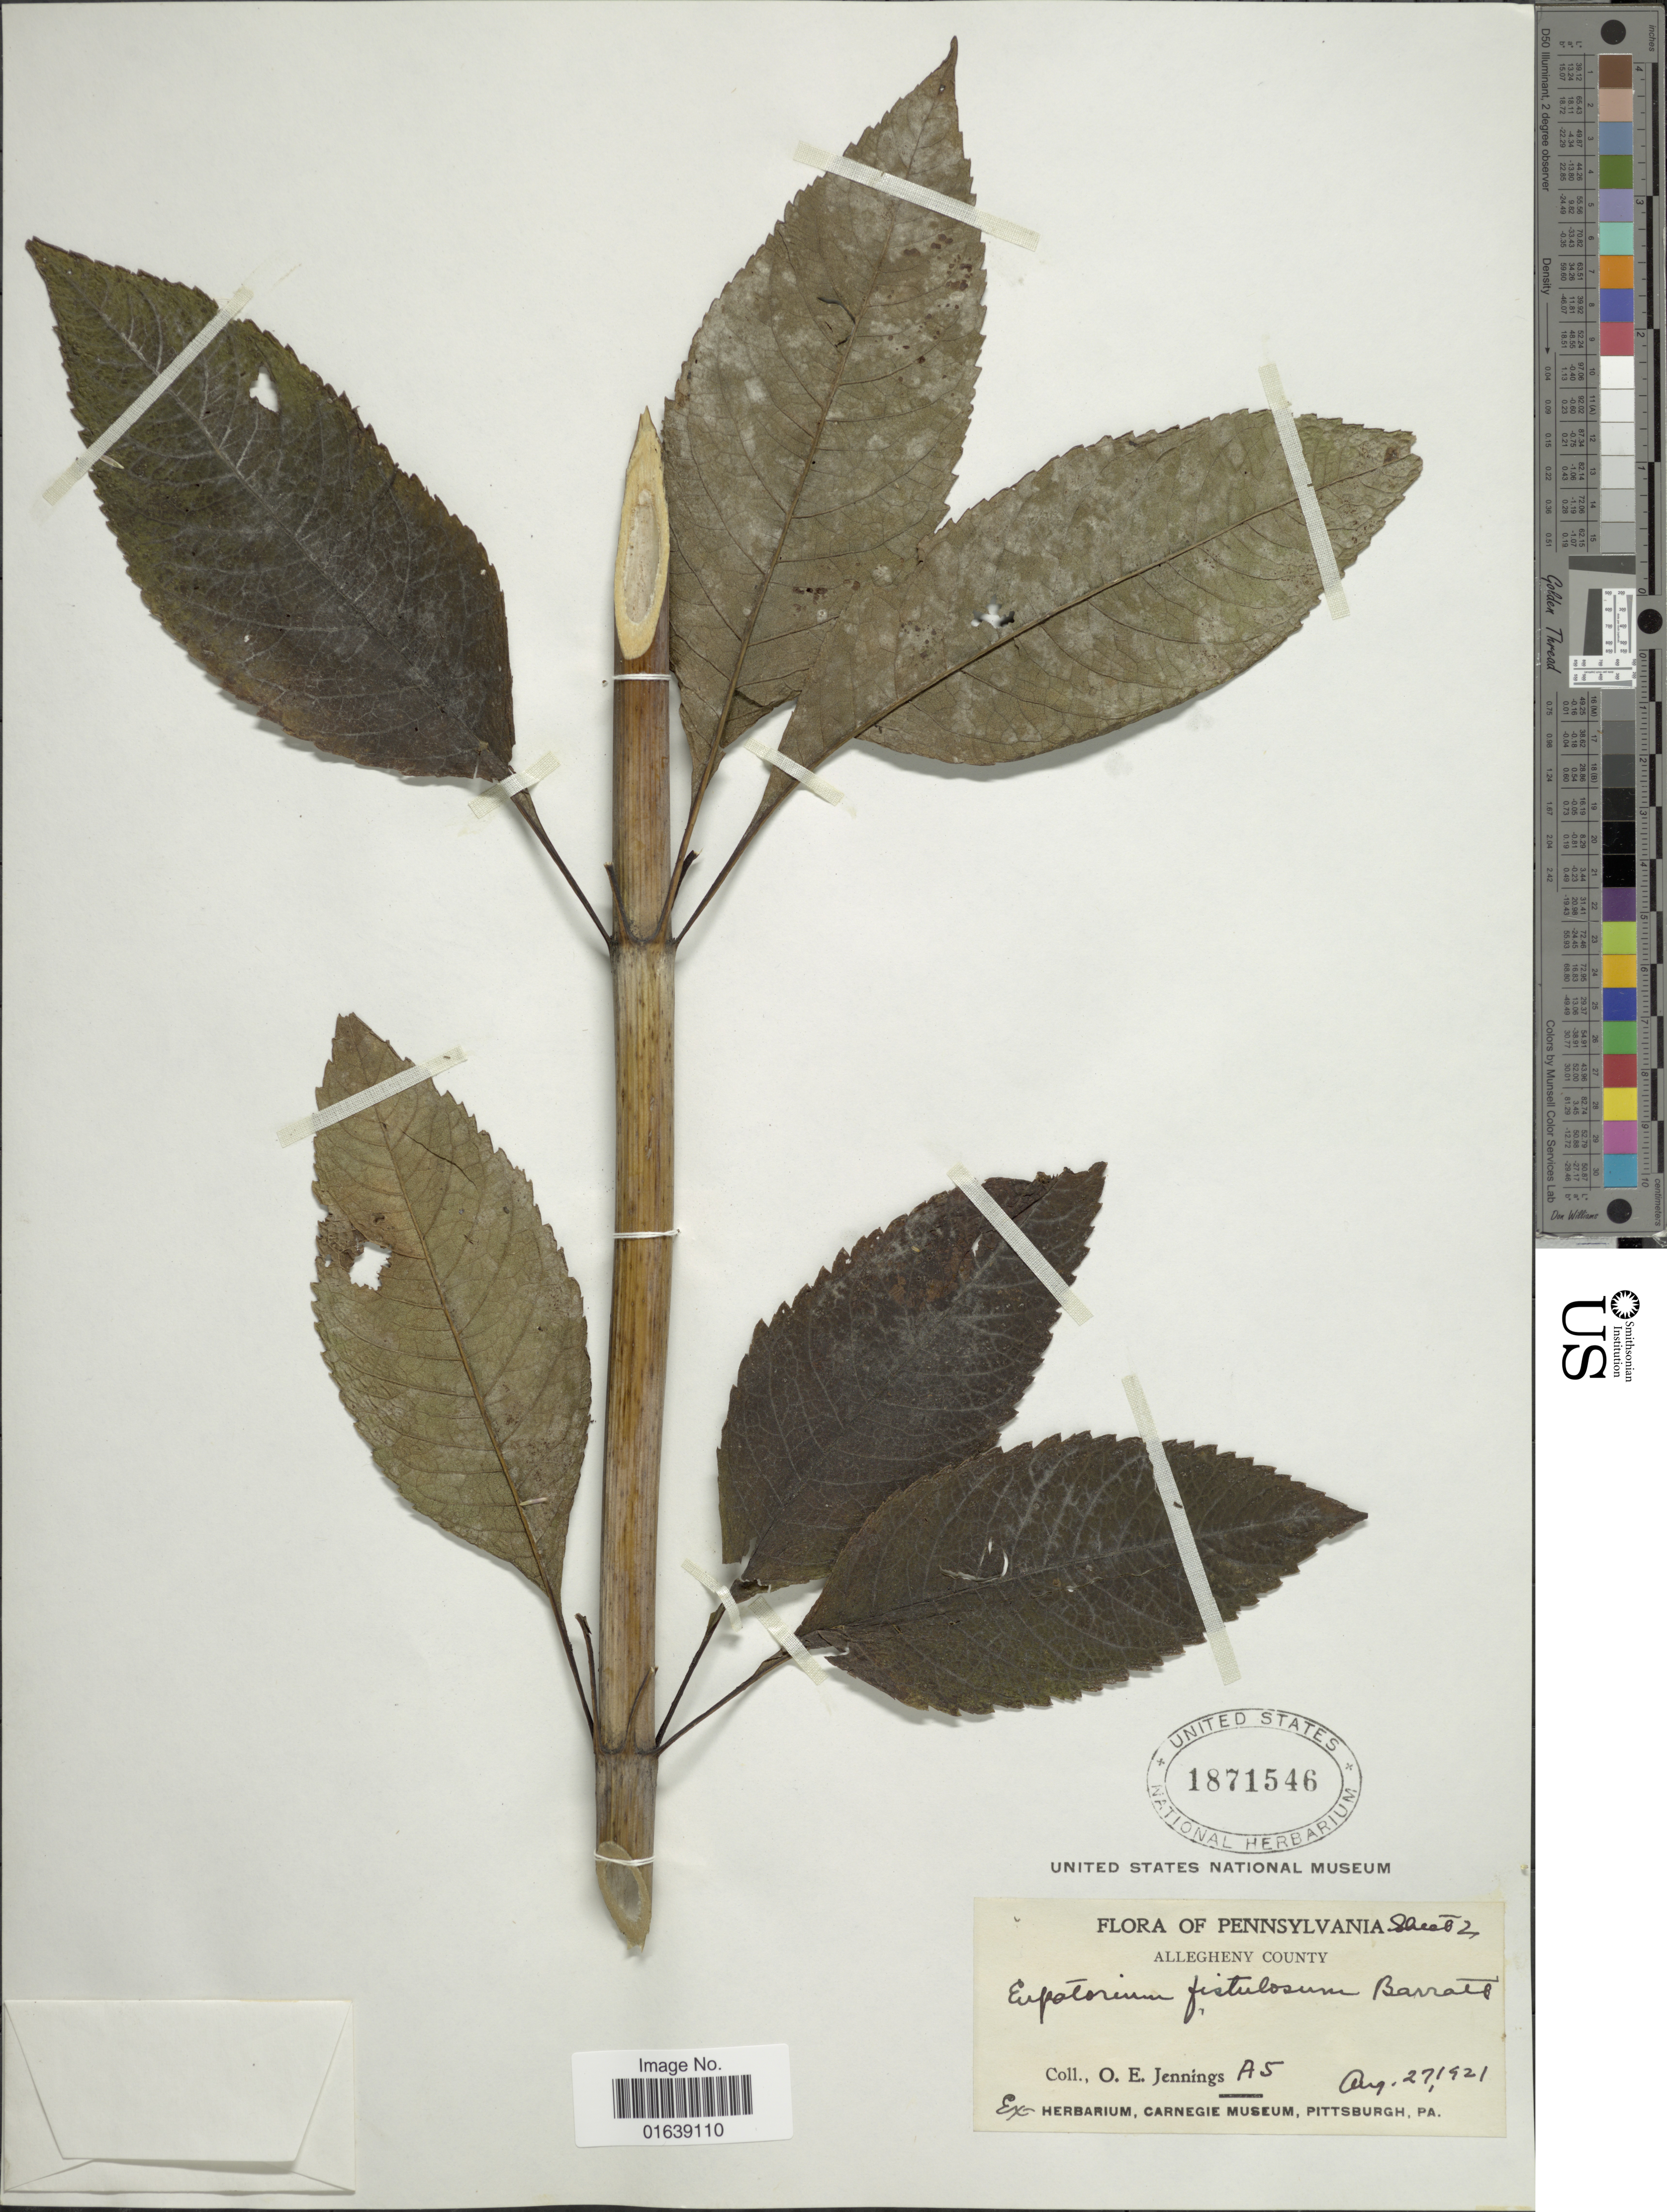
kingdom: Plantae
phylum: Tracheophyta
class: Magnoliopsida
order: Asterales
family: Asteraceae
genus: Eupatorium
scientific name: Eupatorium fistulosum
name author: Barratt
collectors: O. E. Jennings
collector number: A5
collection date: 1921-08-27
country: United States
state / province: Pennsylvania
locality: Pennsylvania. Allegheny County.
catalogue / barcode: US 1871546